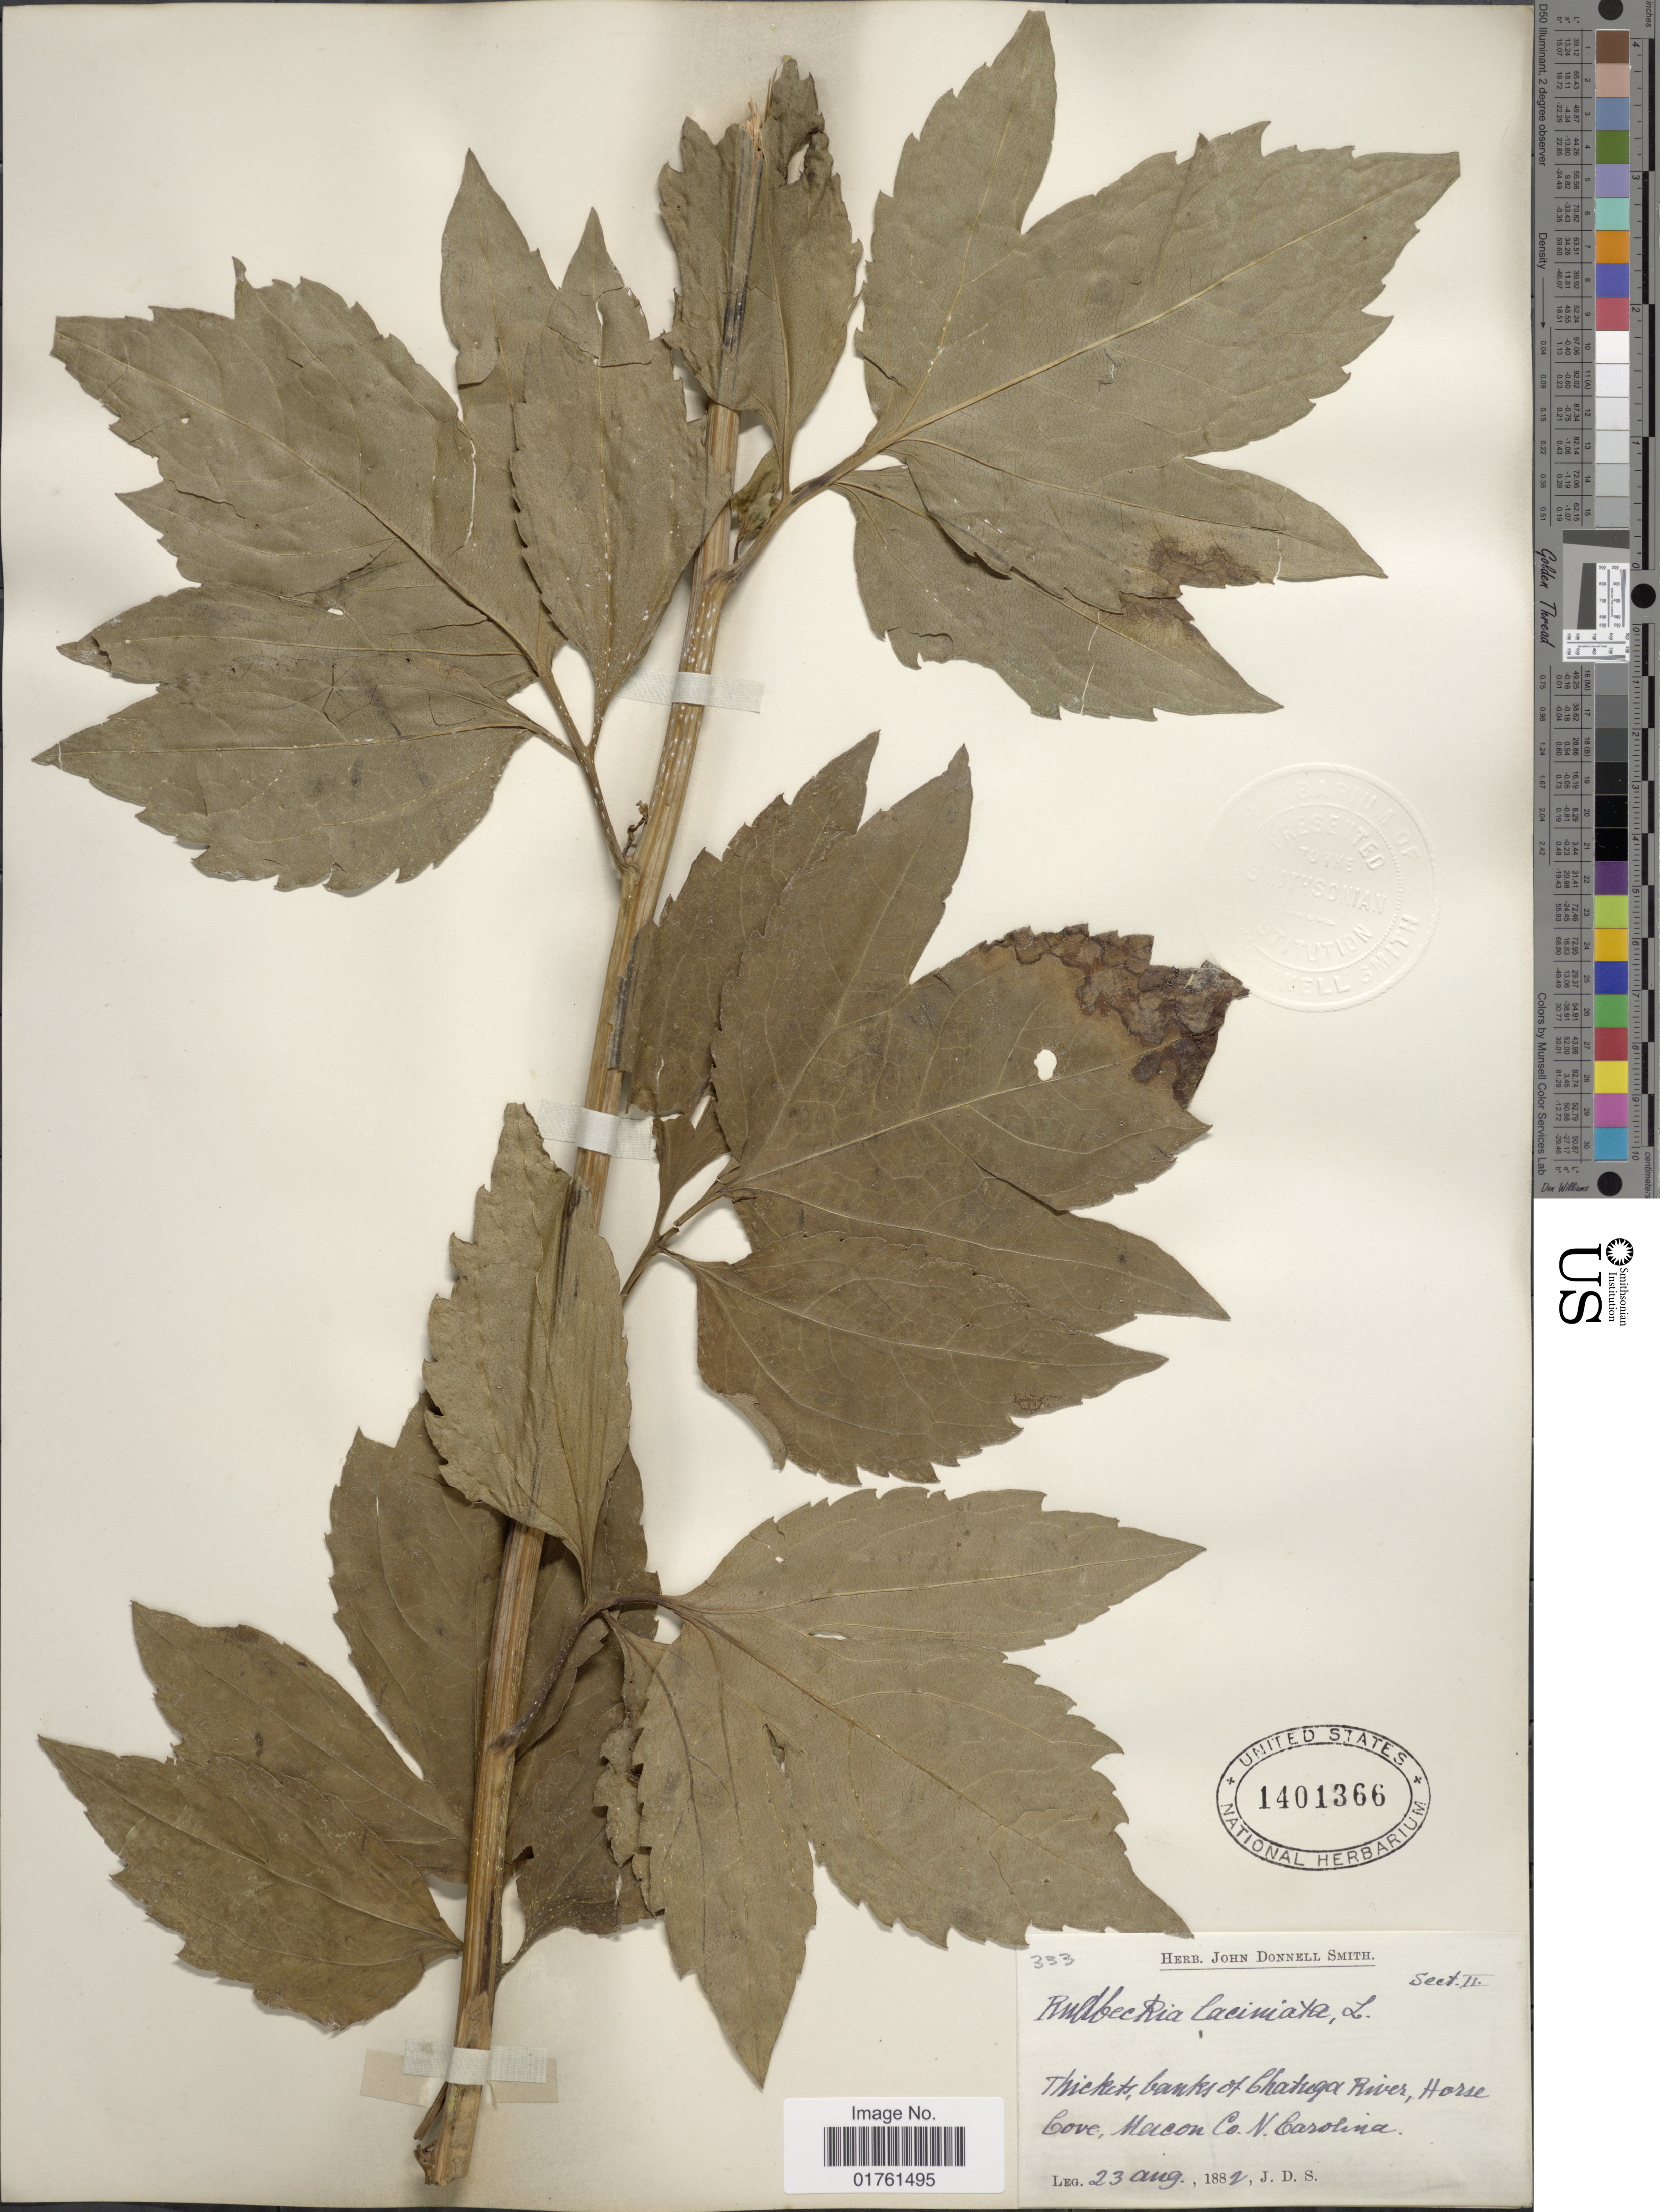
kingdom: Plantae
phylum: Tracheophyta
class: Magnoliopsida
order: Asterales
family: Asteraceae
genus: Rudbeckia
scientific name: Rudbeckia laciniata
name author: L.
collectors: J. Donnell Smith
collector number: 333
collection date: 1882-08-23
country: United States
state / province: North Carolina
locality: Thickets, banks of Chatuga River, Horse Cove, Macon Co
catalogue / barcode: US 1401366